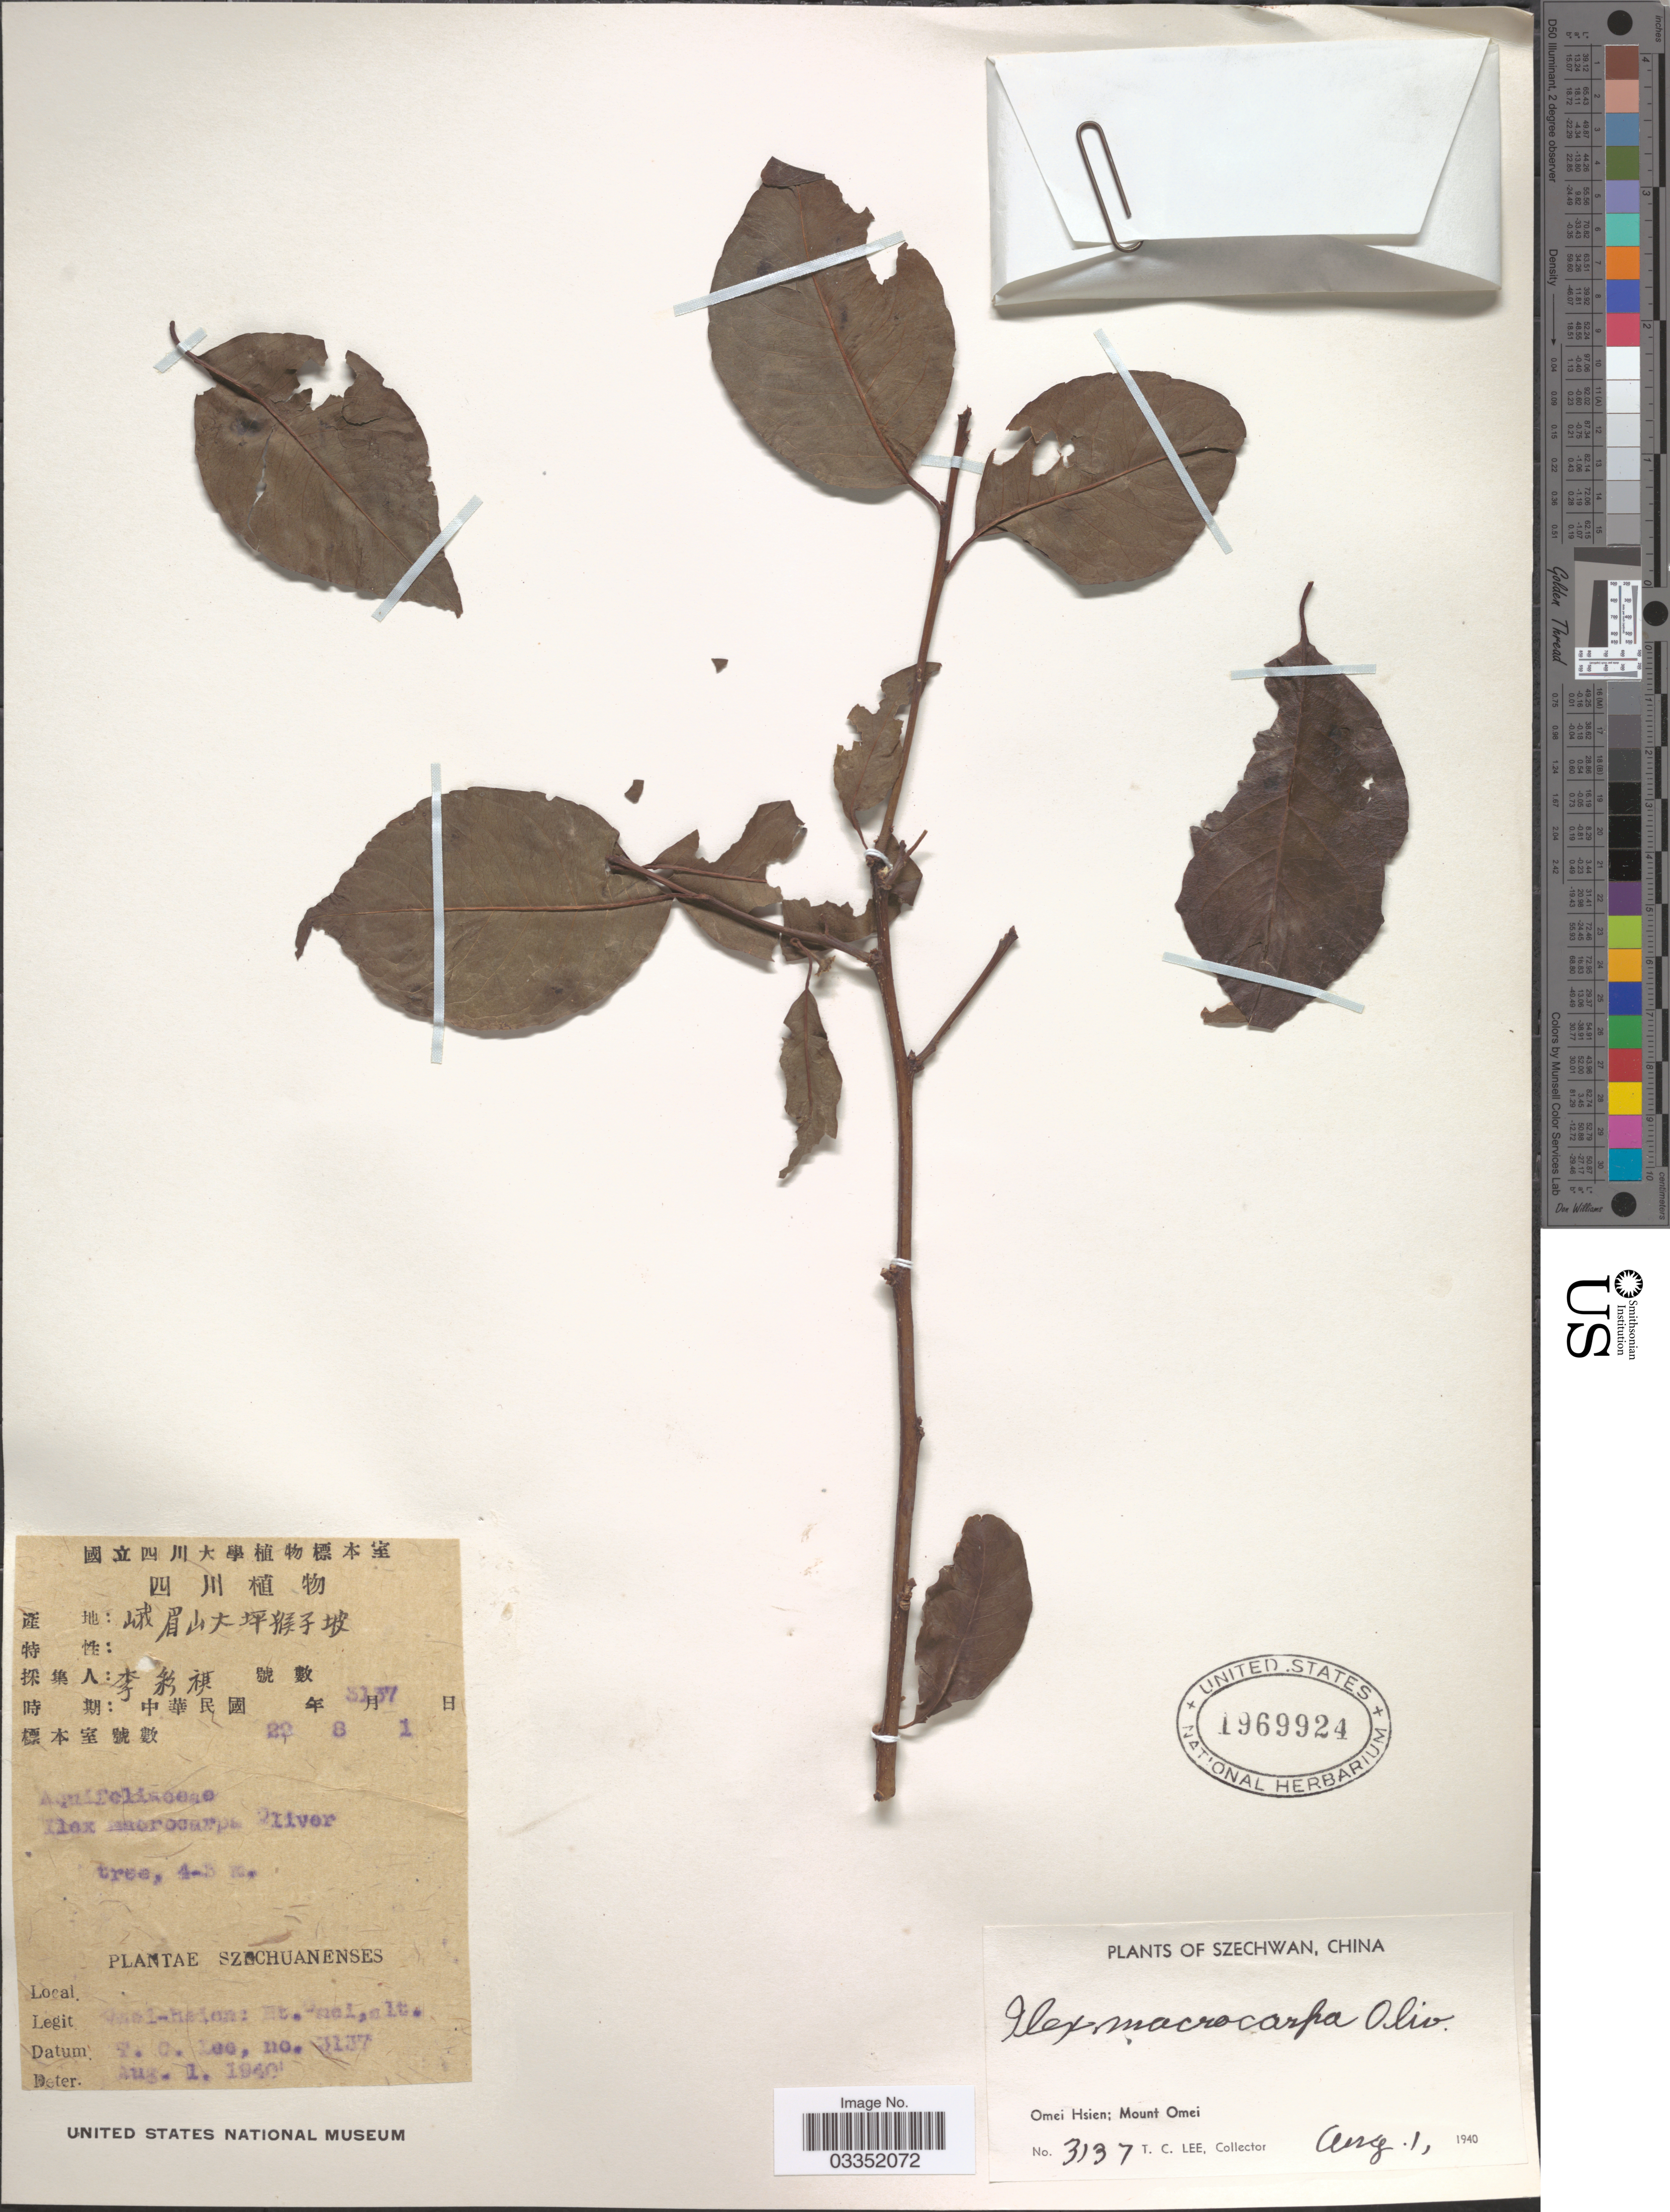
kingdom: Plantae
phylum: Tracheophyta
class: Magnoliopsida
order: Aquifoliales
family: Aquifoliaceae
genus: Ilex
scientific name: Ilex macrocarpa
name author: Oliv.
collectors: T. Lee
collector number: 3137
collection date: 1940-08-01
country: China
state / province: Sichuan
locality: Szechwan. Omei Hsien; Mount Omei.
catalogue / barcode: US 1969924